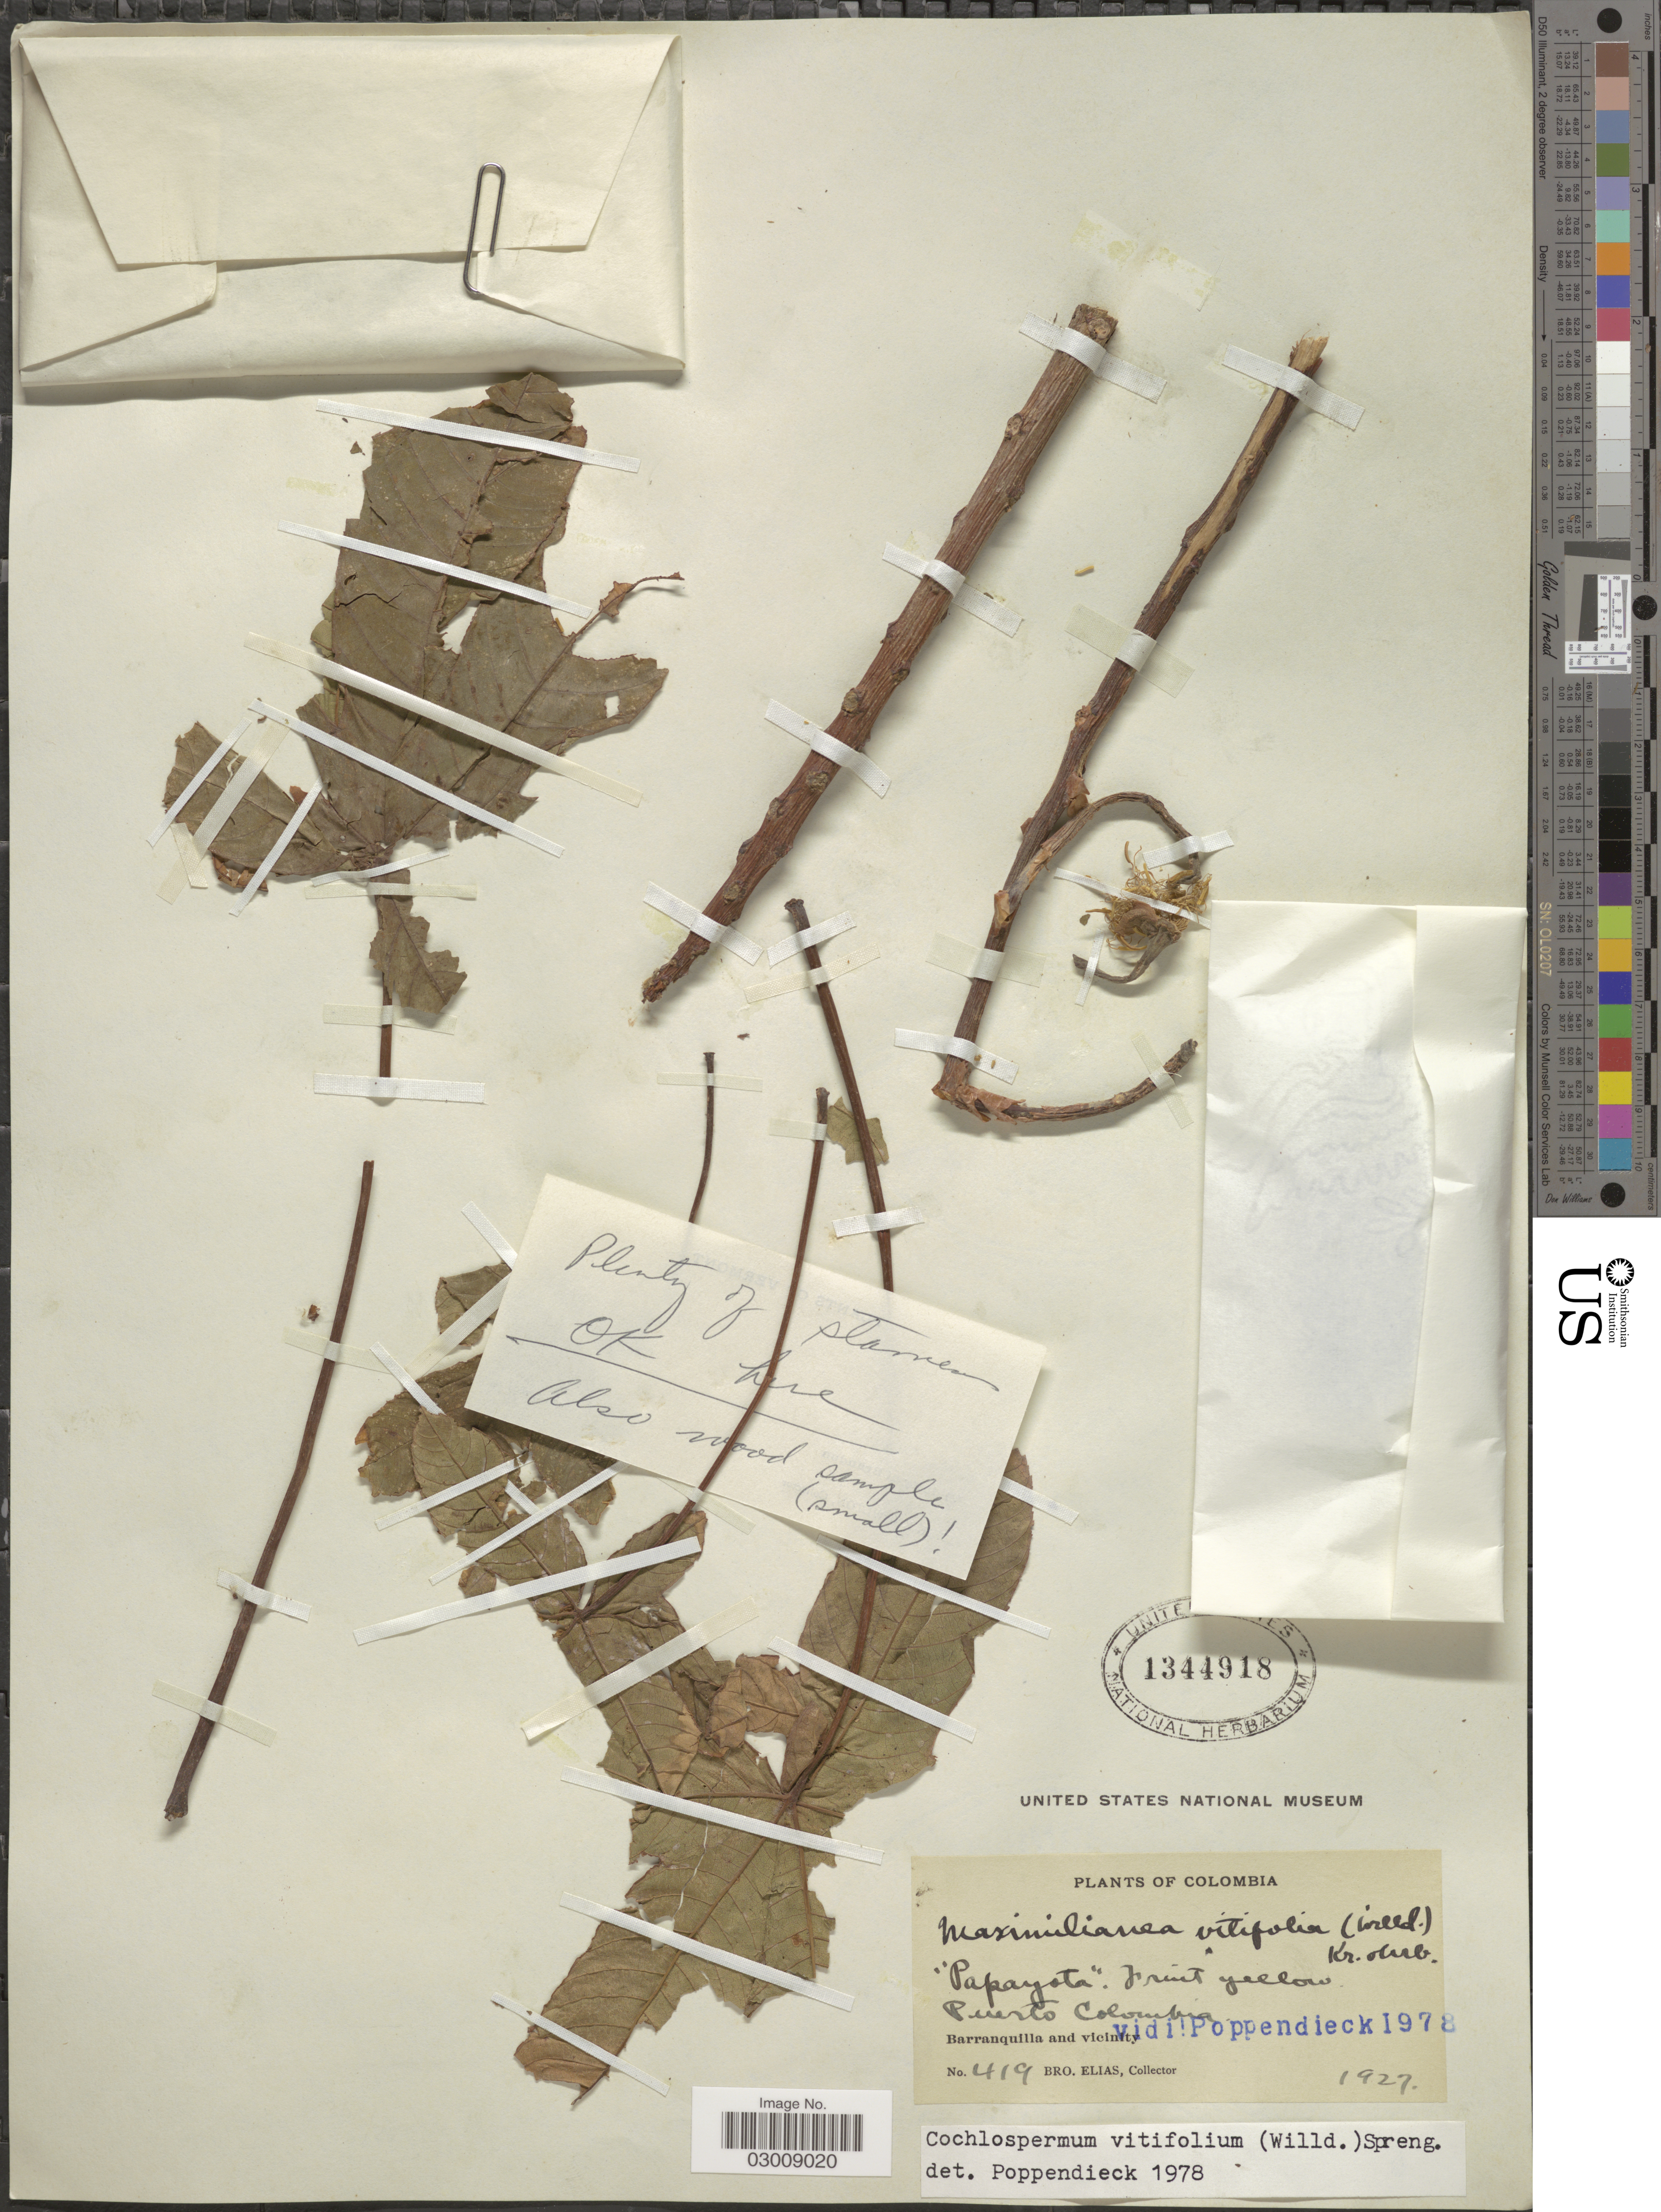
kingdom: Plantae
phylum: Tracheophyta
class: Magnoliopsida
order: Malvales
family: Cochlospermaceae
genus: Cochlospermum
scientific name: Cochlospermum vitifolium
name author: (Willd.) Spreng.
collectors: Bro. Elias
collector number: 419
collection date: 1927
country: Colombia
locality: Puerto Colombia. Barranquilla and vicinity.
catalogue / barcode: US 1344918